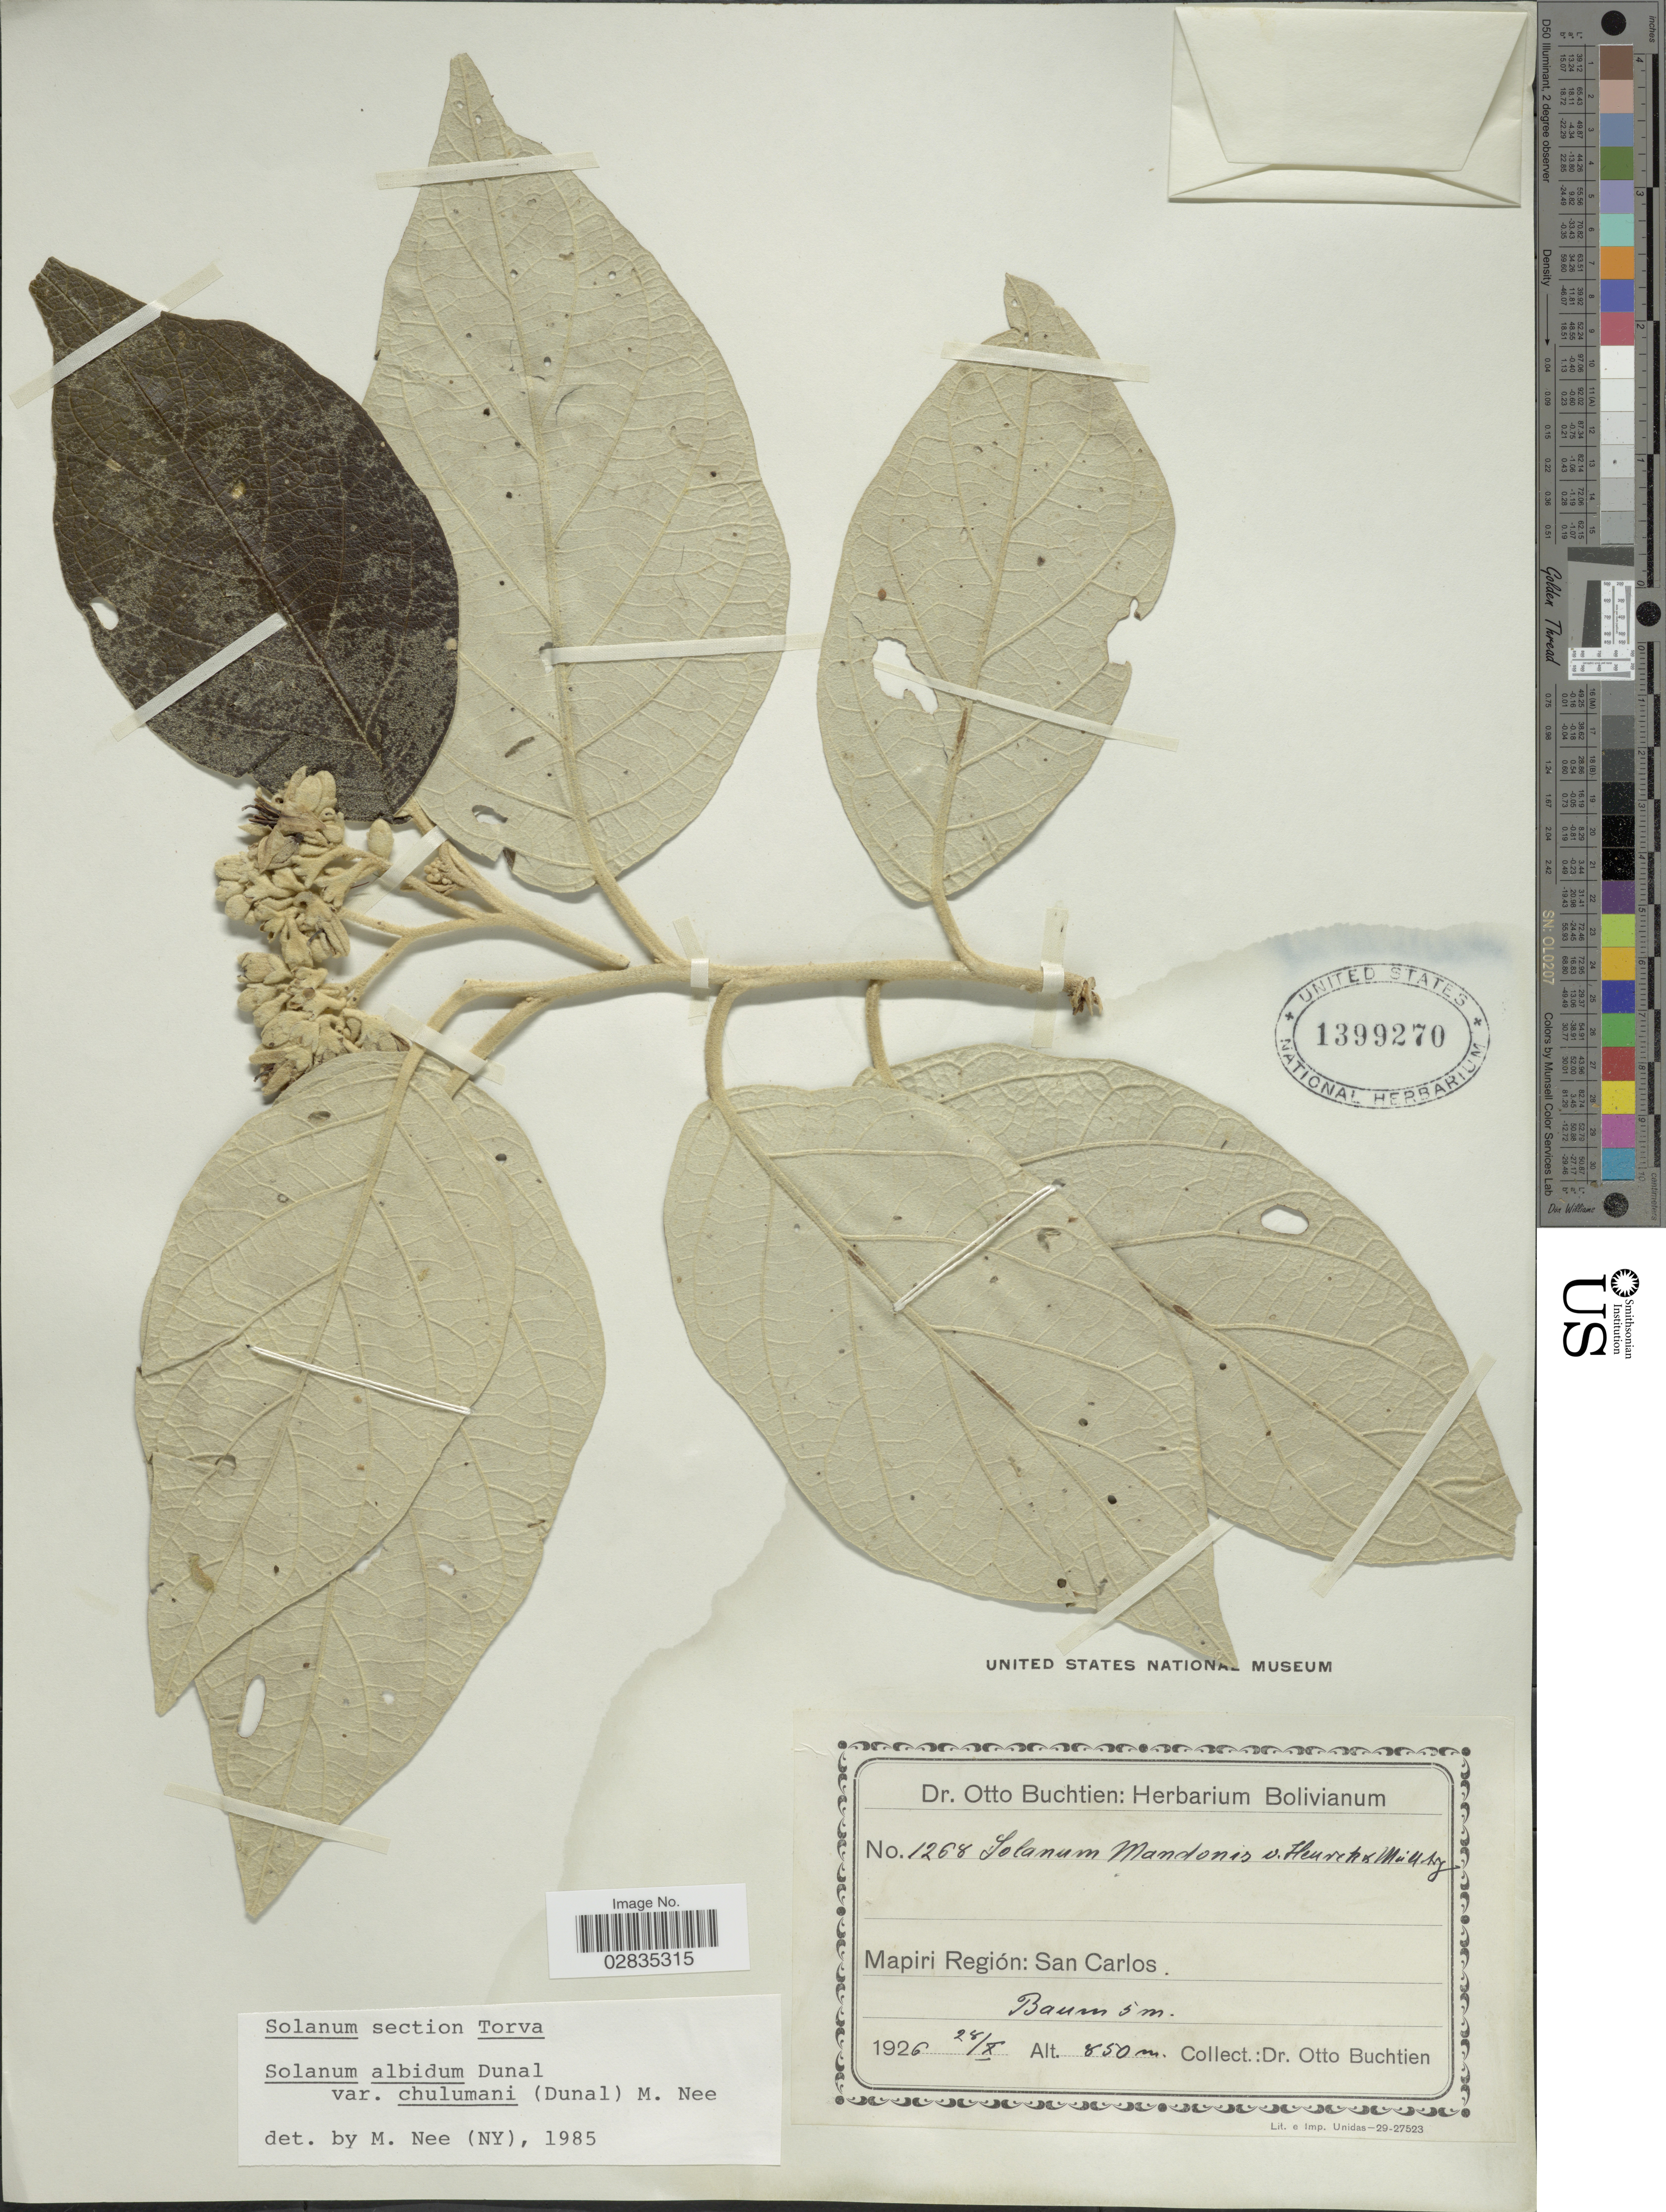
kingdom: Plantae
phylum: Tracheophyta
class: Magnoliopsida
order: Solanales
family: Solanaceae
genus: Solanum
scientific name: Solanum albidum var. chulumani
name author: (Dunal) M. Nee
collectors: O. Buchtien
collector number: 1268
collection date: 1926-10-28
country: Bolivia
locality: Mapiri Región: San Carlos.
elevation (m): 850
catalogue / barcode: US 1399270